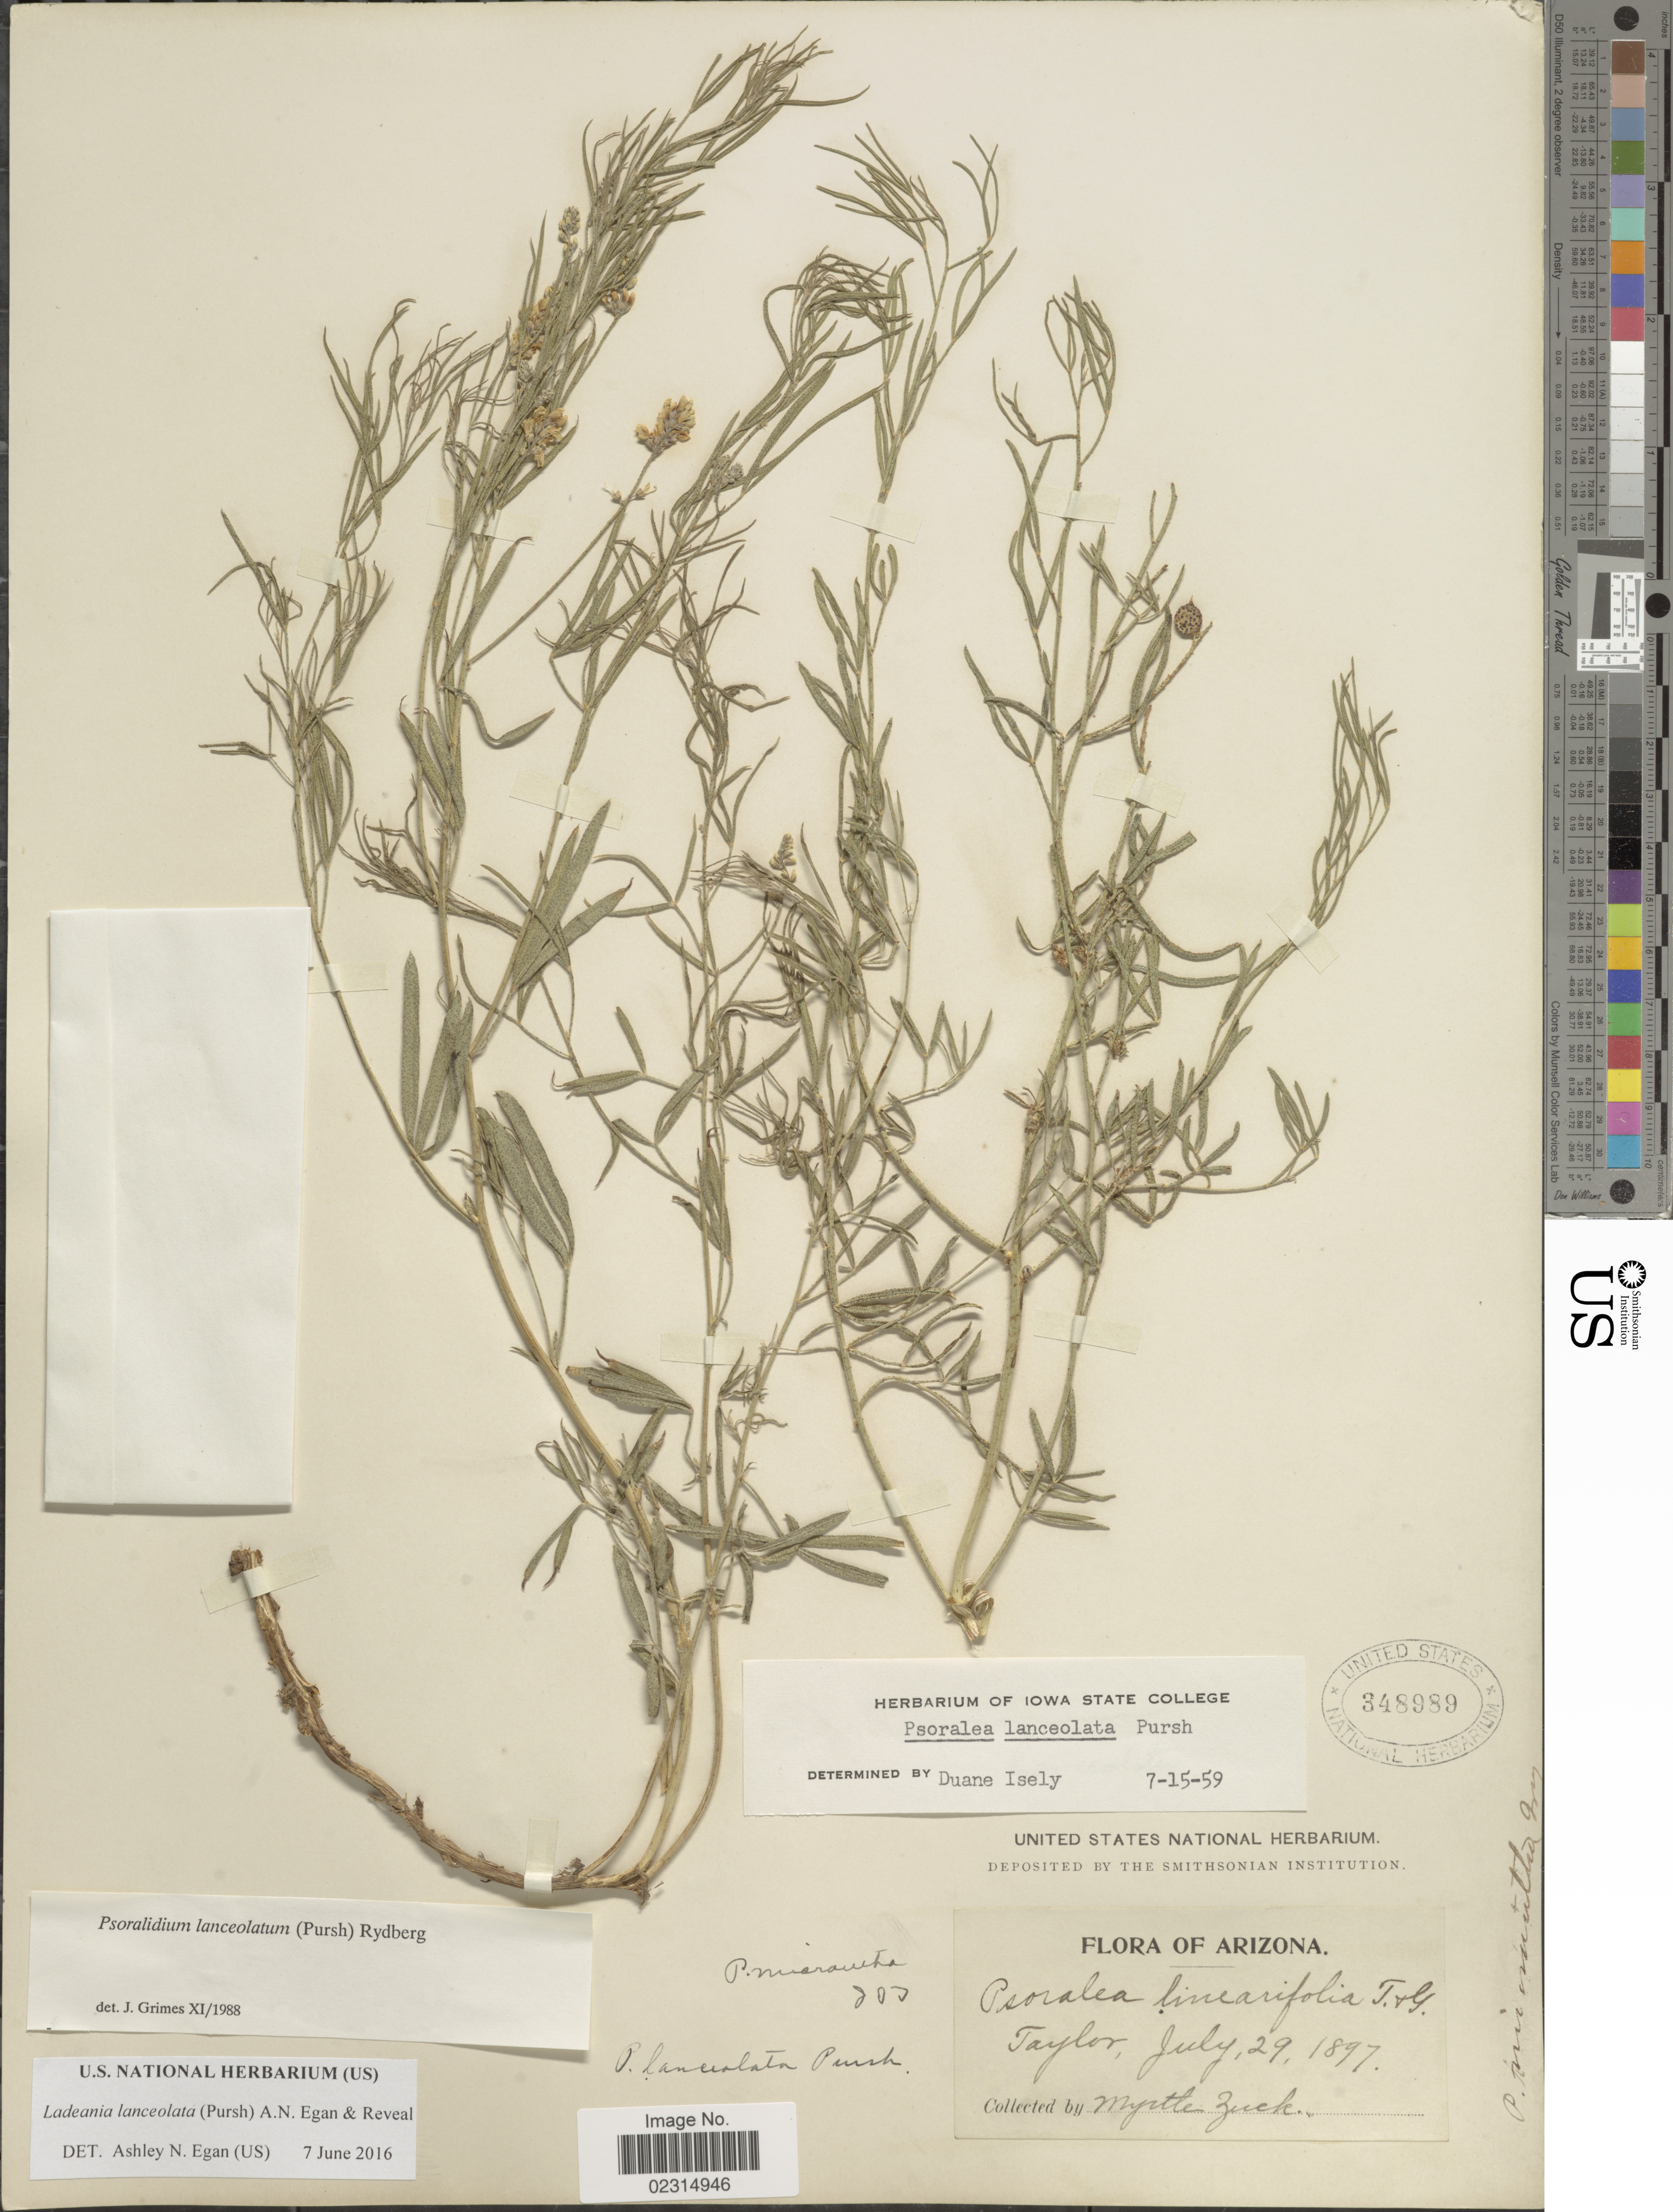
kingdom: Plantae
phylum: Tracheophyta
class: Magnoliopsida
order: Fabales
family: Fabaceae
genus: Ladeania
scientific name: Ladeania lanceolata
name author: (Pursh) A.N. Egan & Reveal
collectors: M. Zuck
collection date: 1897-07-29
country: United States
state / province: Arizona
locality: Taylor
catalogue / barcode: US 348989